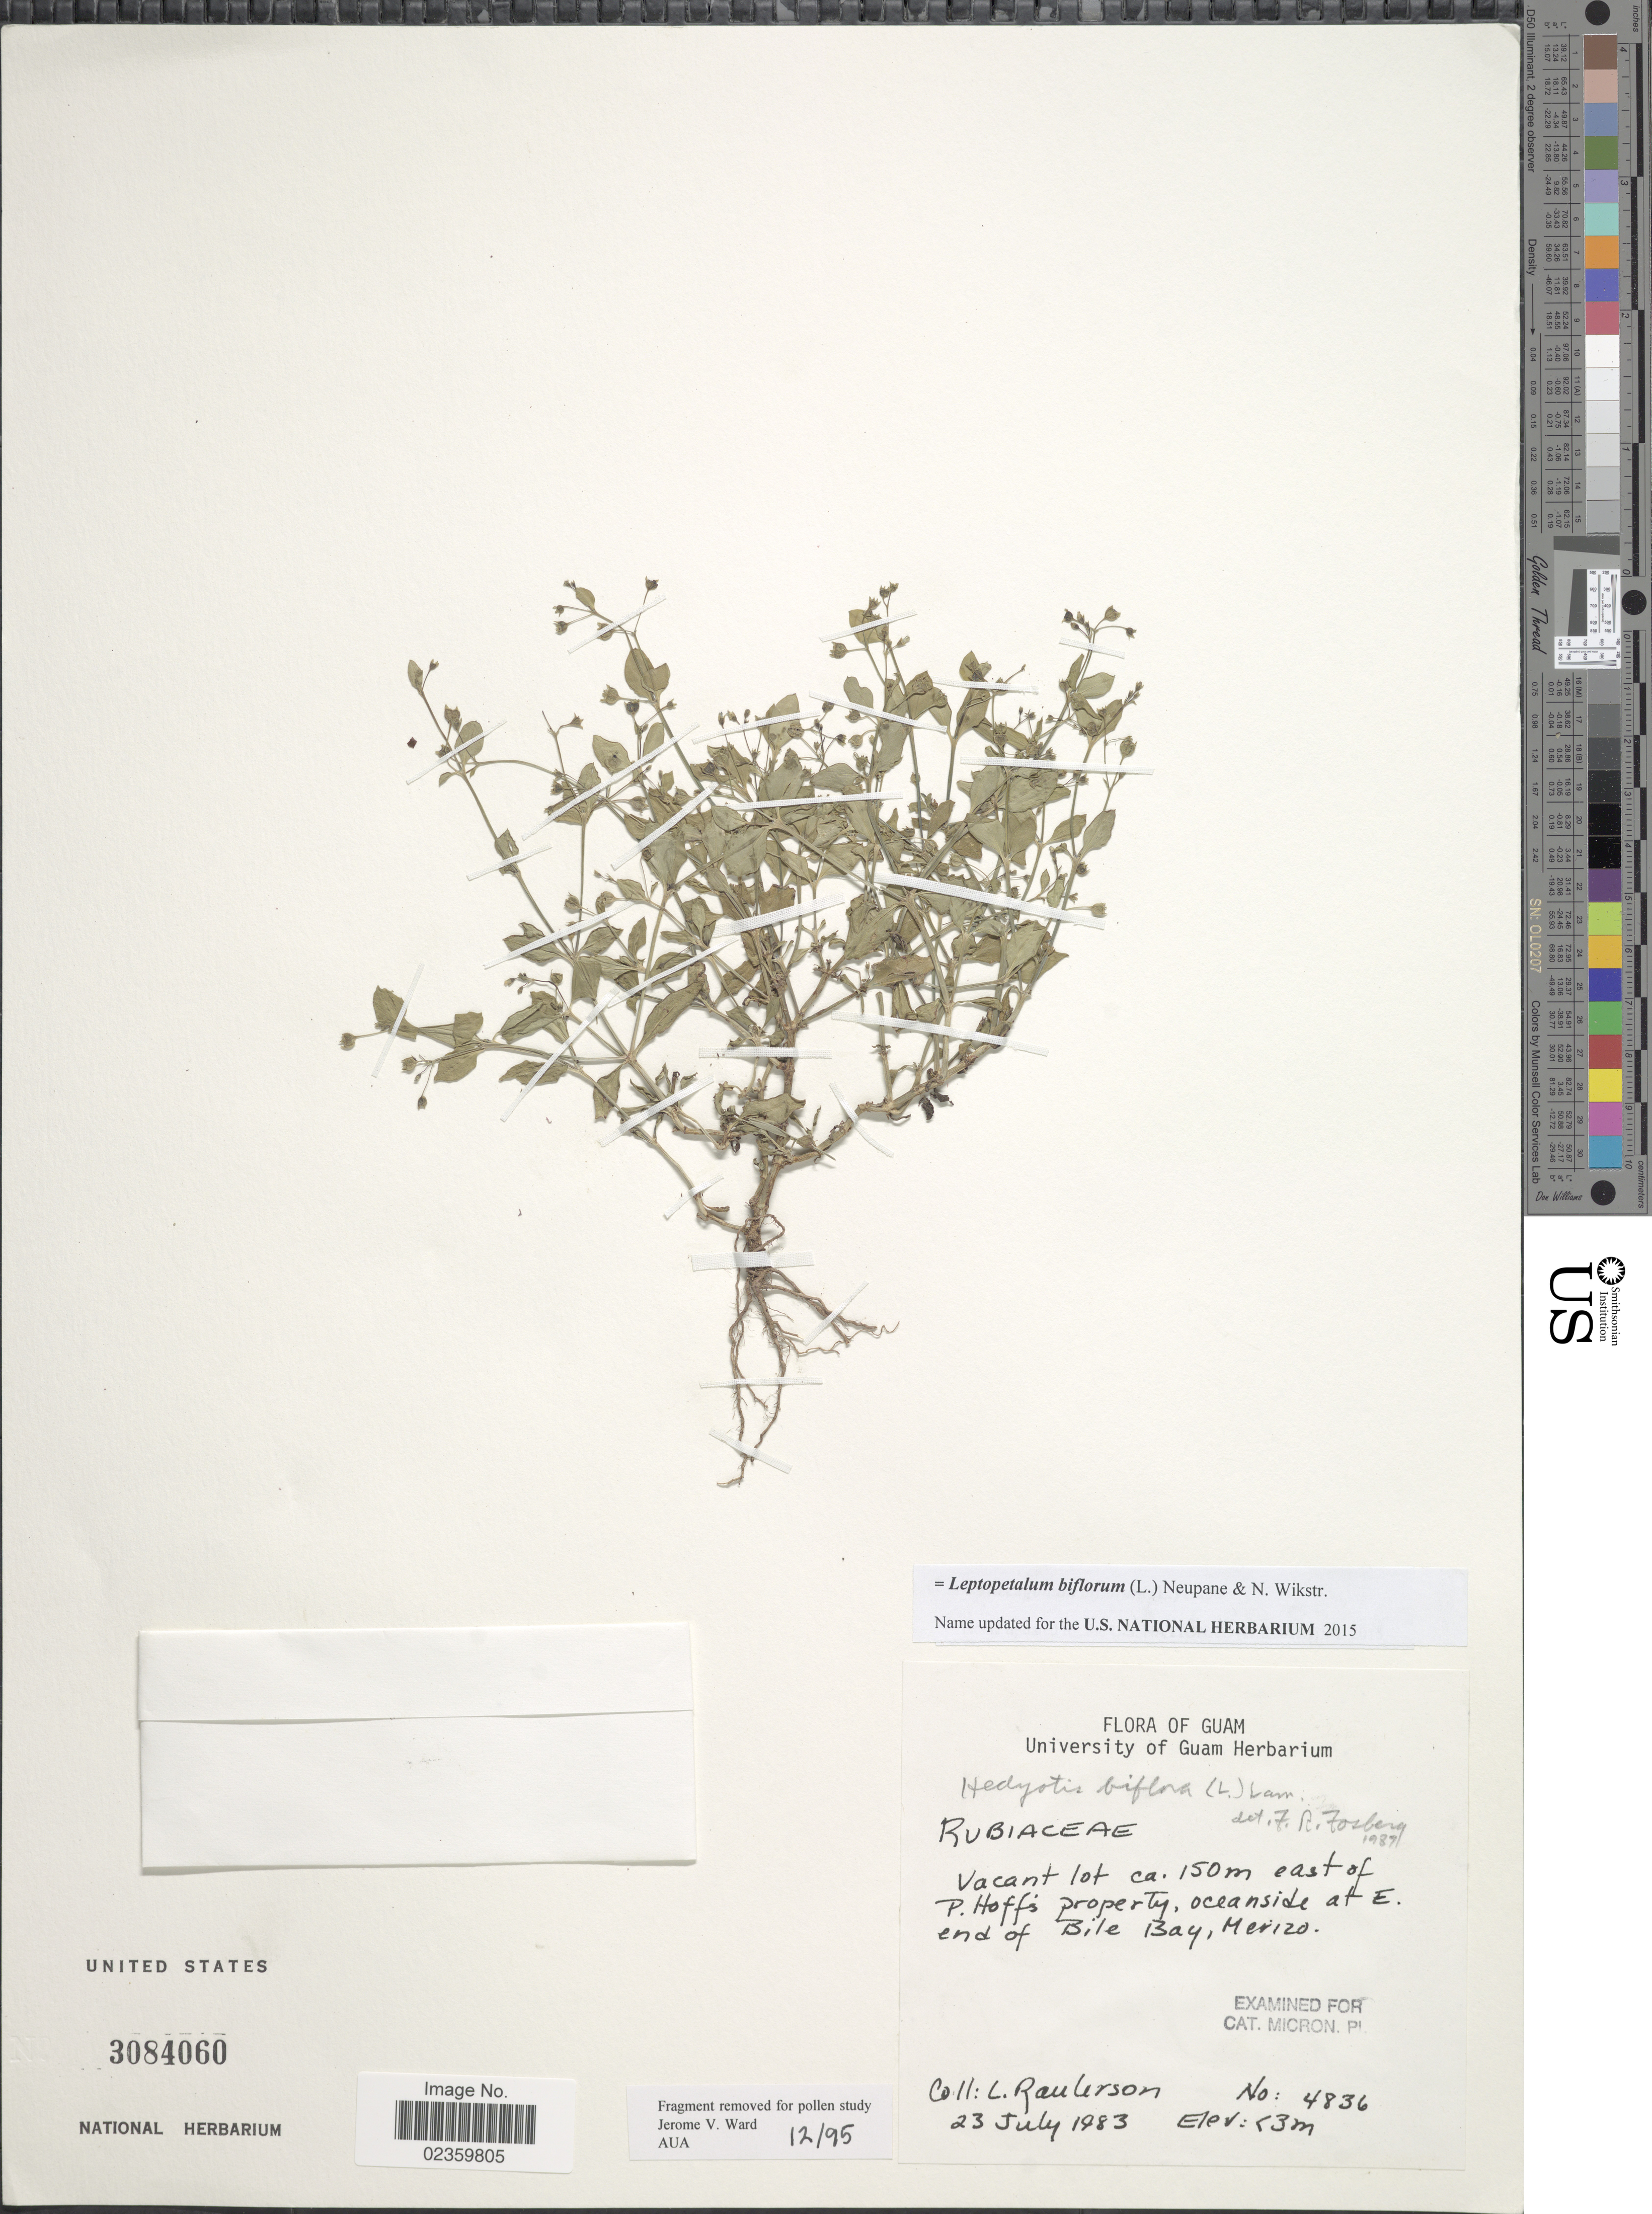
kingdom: Plantae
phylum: Tracheophyta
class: Magnoliopsida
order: Gentianales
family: Rubiaceae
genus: Leptopetalum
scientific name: Leptopetalum biflorum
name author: (L.) Neupane & N. Wikstr.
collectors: L. Raulerson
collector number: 4836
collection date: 1983-07-23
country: Guam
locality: Vacant lot ca. 150 m east of P. Hoffs Property, oceanside at E. end of Bile Bay, Merizo [interpreted]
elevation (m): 3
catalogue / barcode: US 3084060